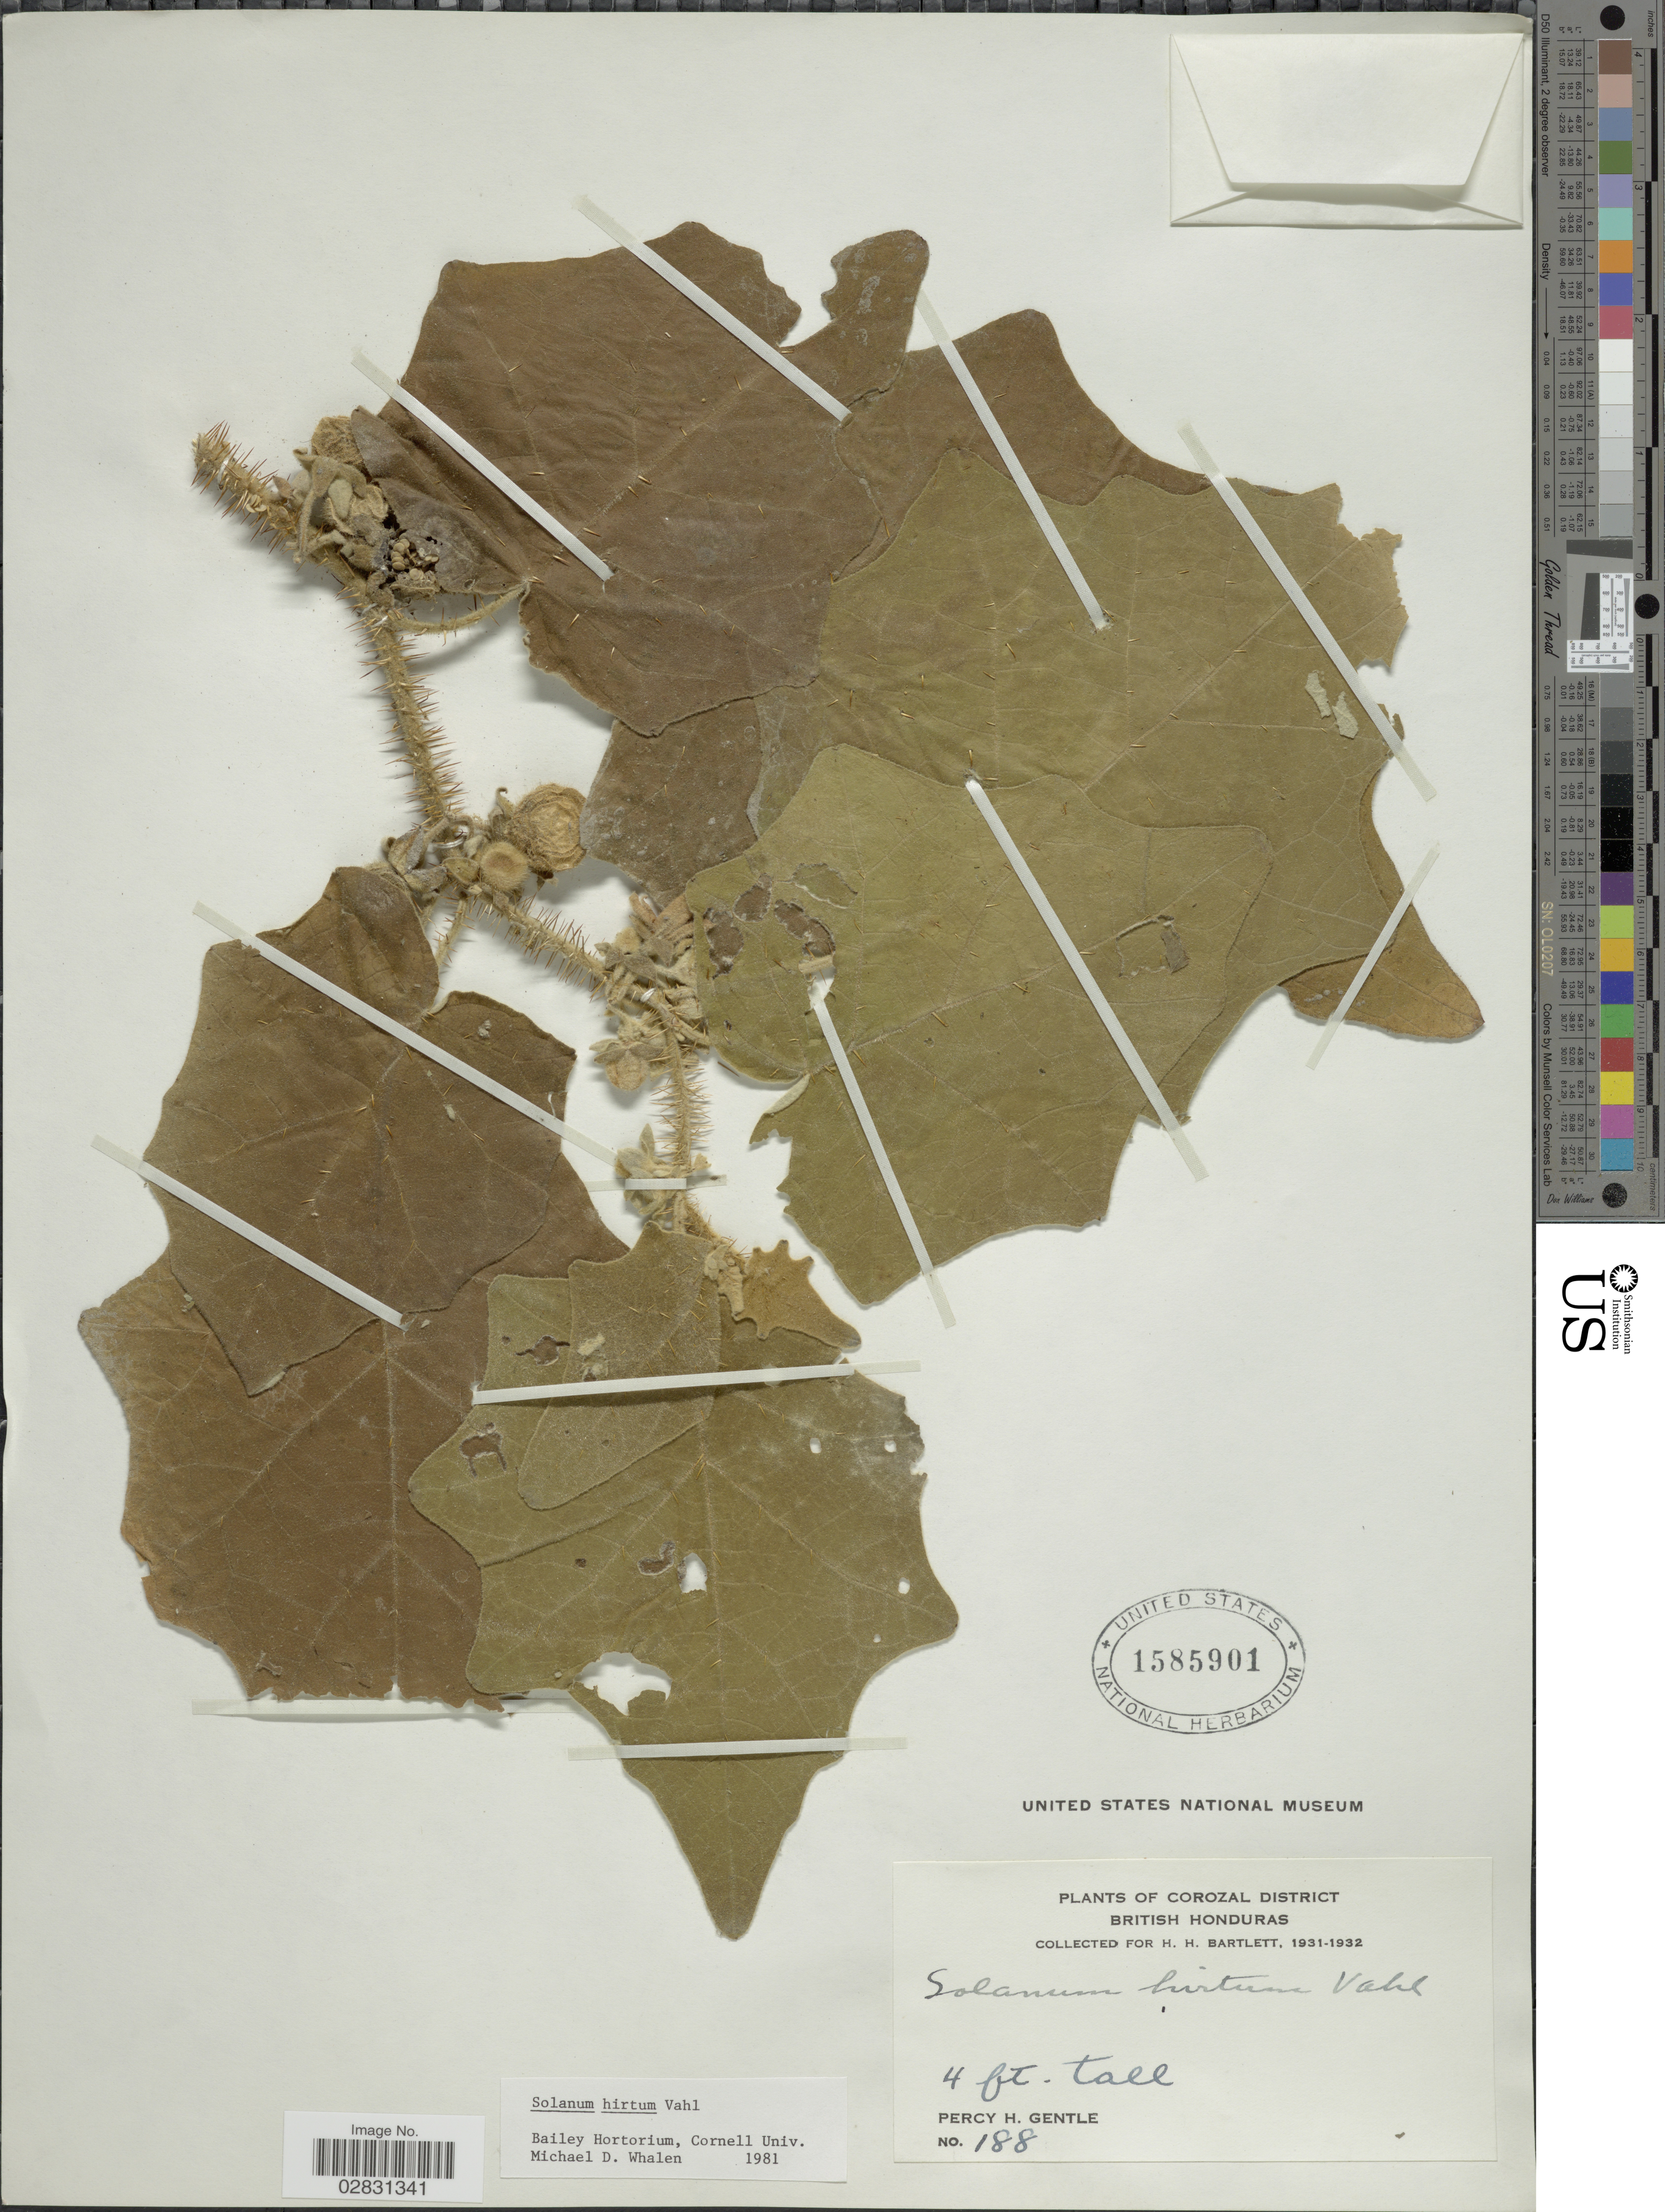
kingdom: Plantae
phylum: Tracheophyta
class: Magnoliopsida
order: Solanales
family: Solanaceae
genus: Solanum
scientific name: Solanum hirtum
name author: Vahl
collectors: P. H. Gentle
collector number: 188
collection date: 1931/1932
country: Belize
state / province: Corozal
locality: Corozal District, British Honduras.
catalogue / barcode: US 1585901